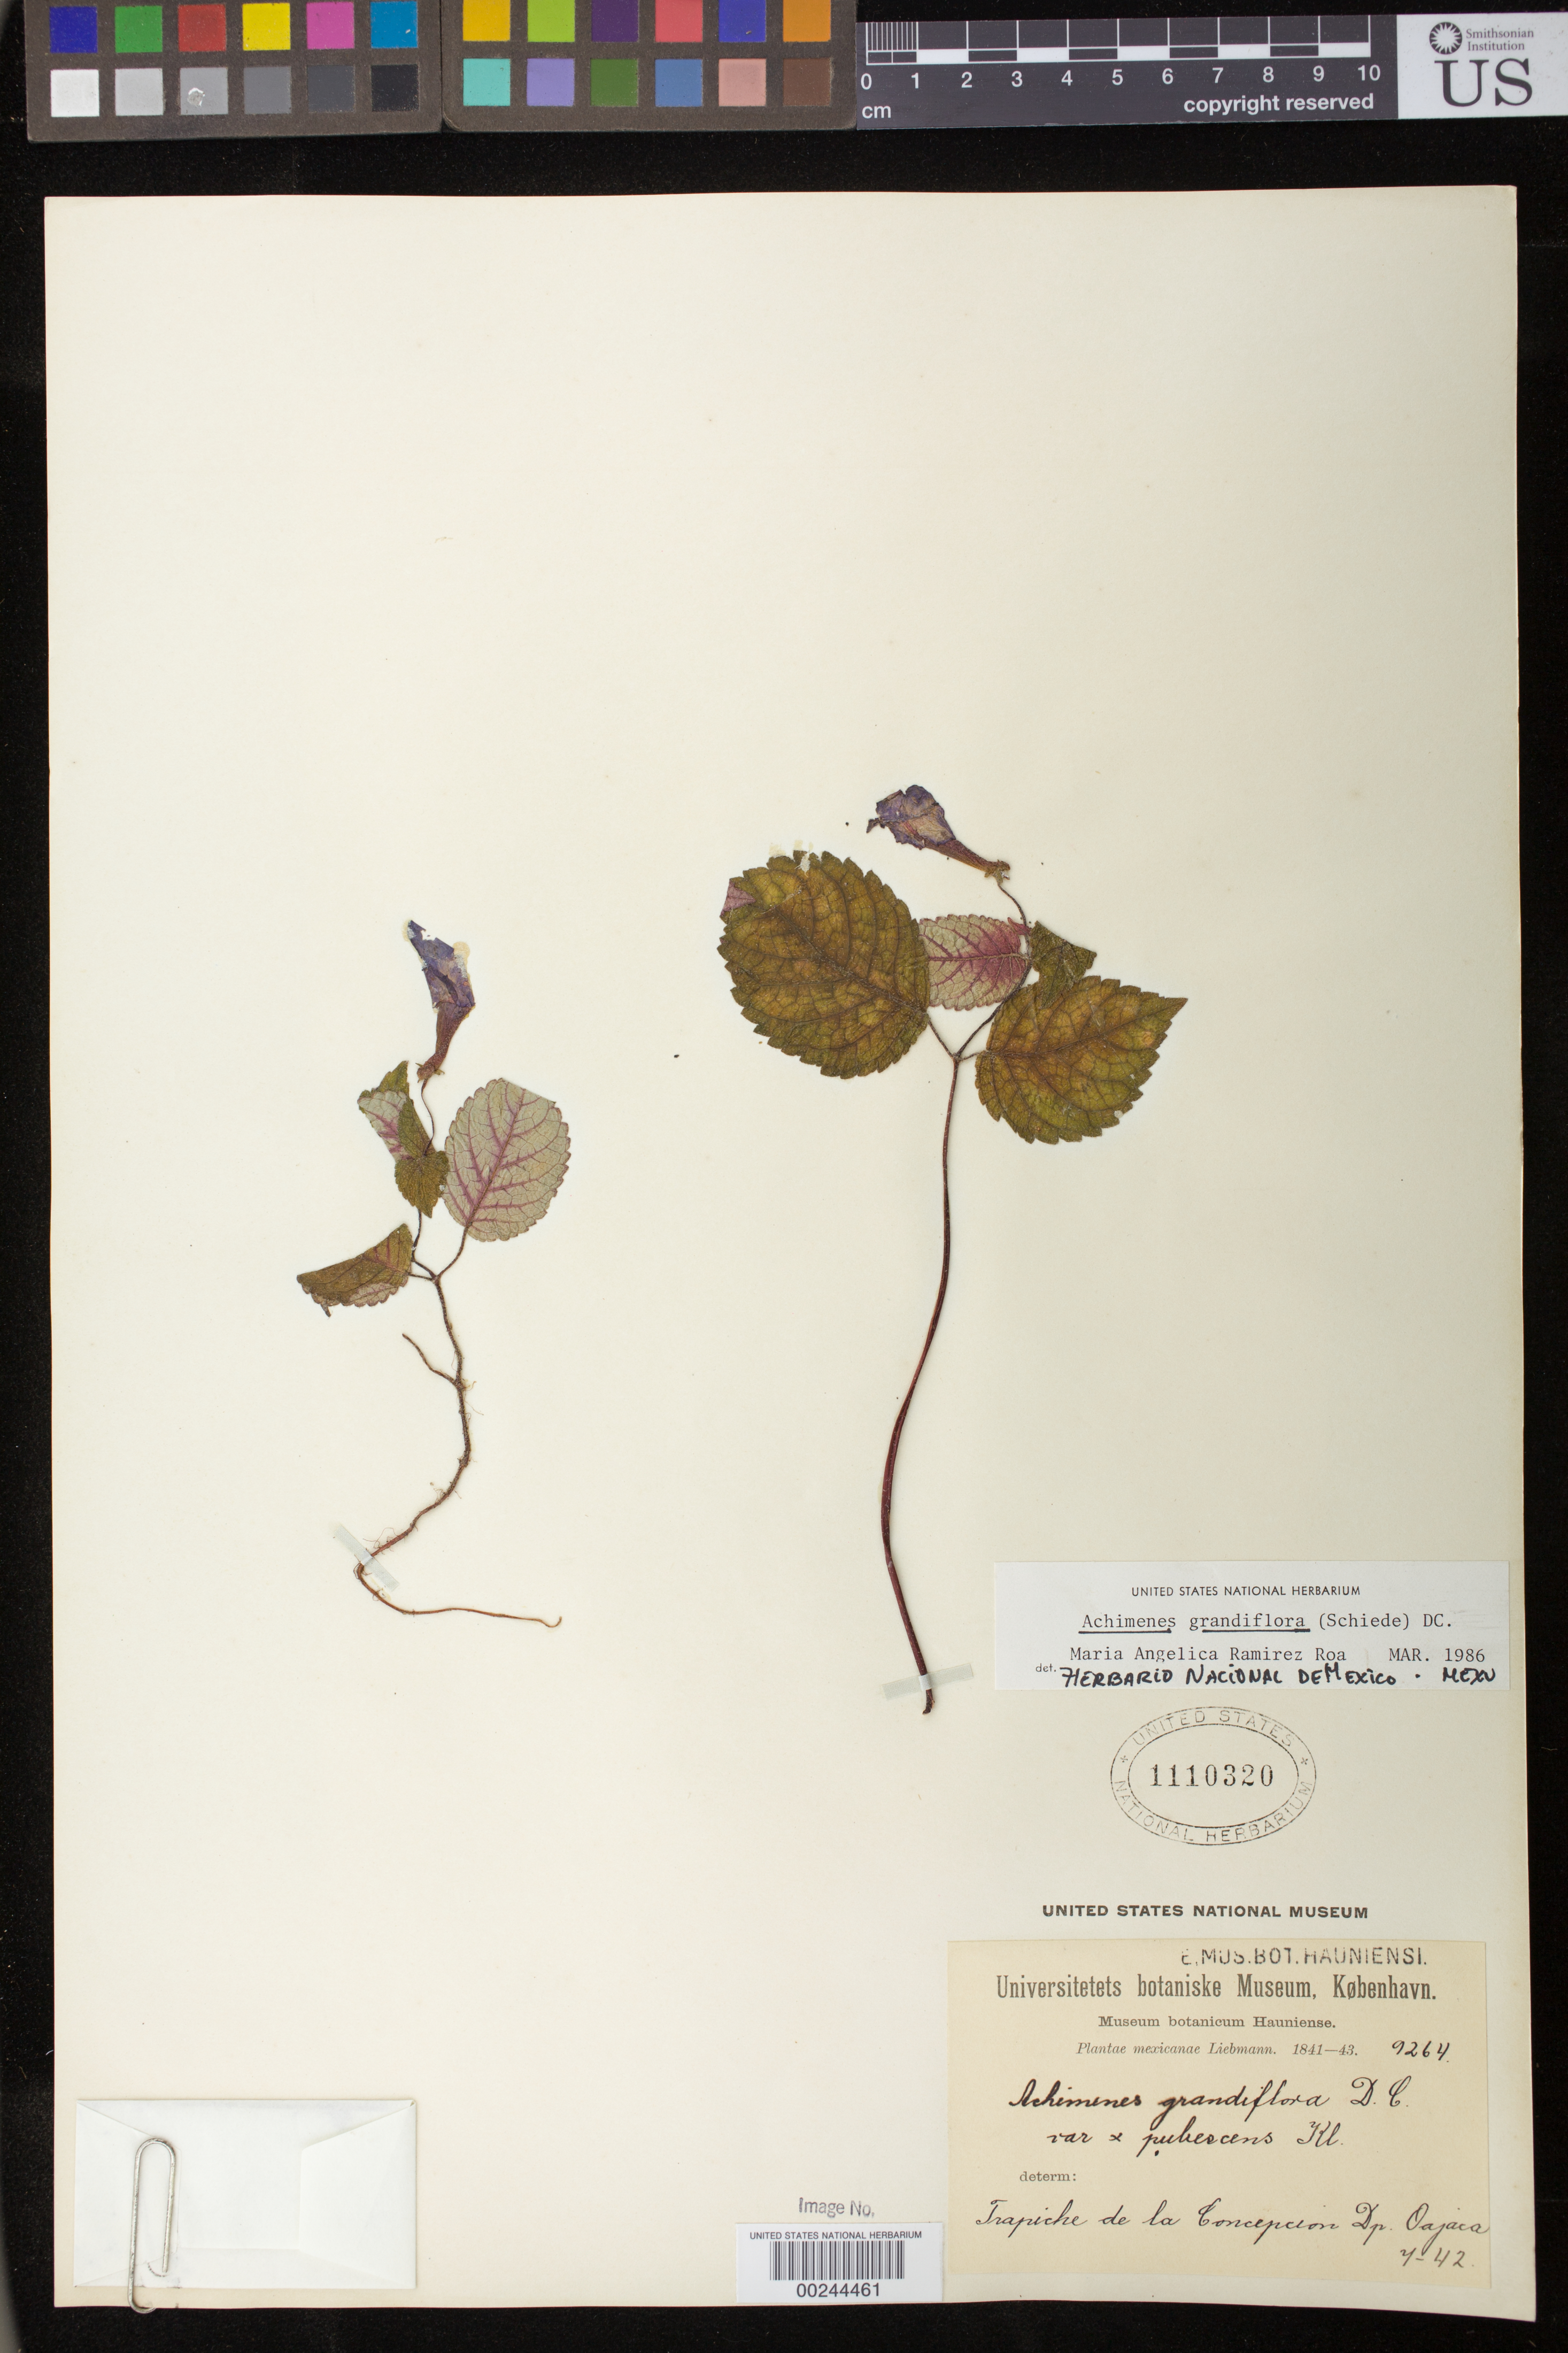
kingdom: Plantae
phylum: Tracheophyta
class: Magnoliopsida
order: Lamiales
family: Gesneriaceae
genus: Achimenes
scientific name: Achimenes grandiflora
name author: (Schiede) DC.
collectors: F. M. Liebmann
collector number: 9264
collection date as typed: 1842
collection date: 1842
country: Mexico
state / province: Oaxaca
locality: Trapiche de La Concepcion dp Oajaca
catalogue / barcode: US 1110320